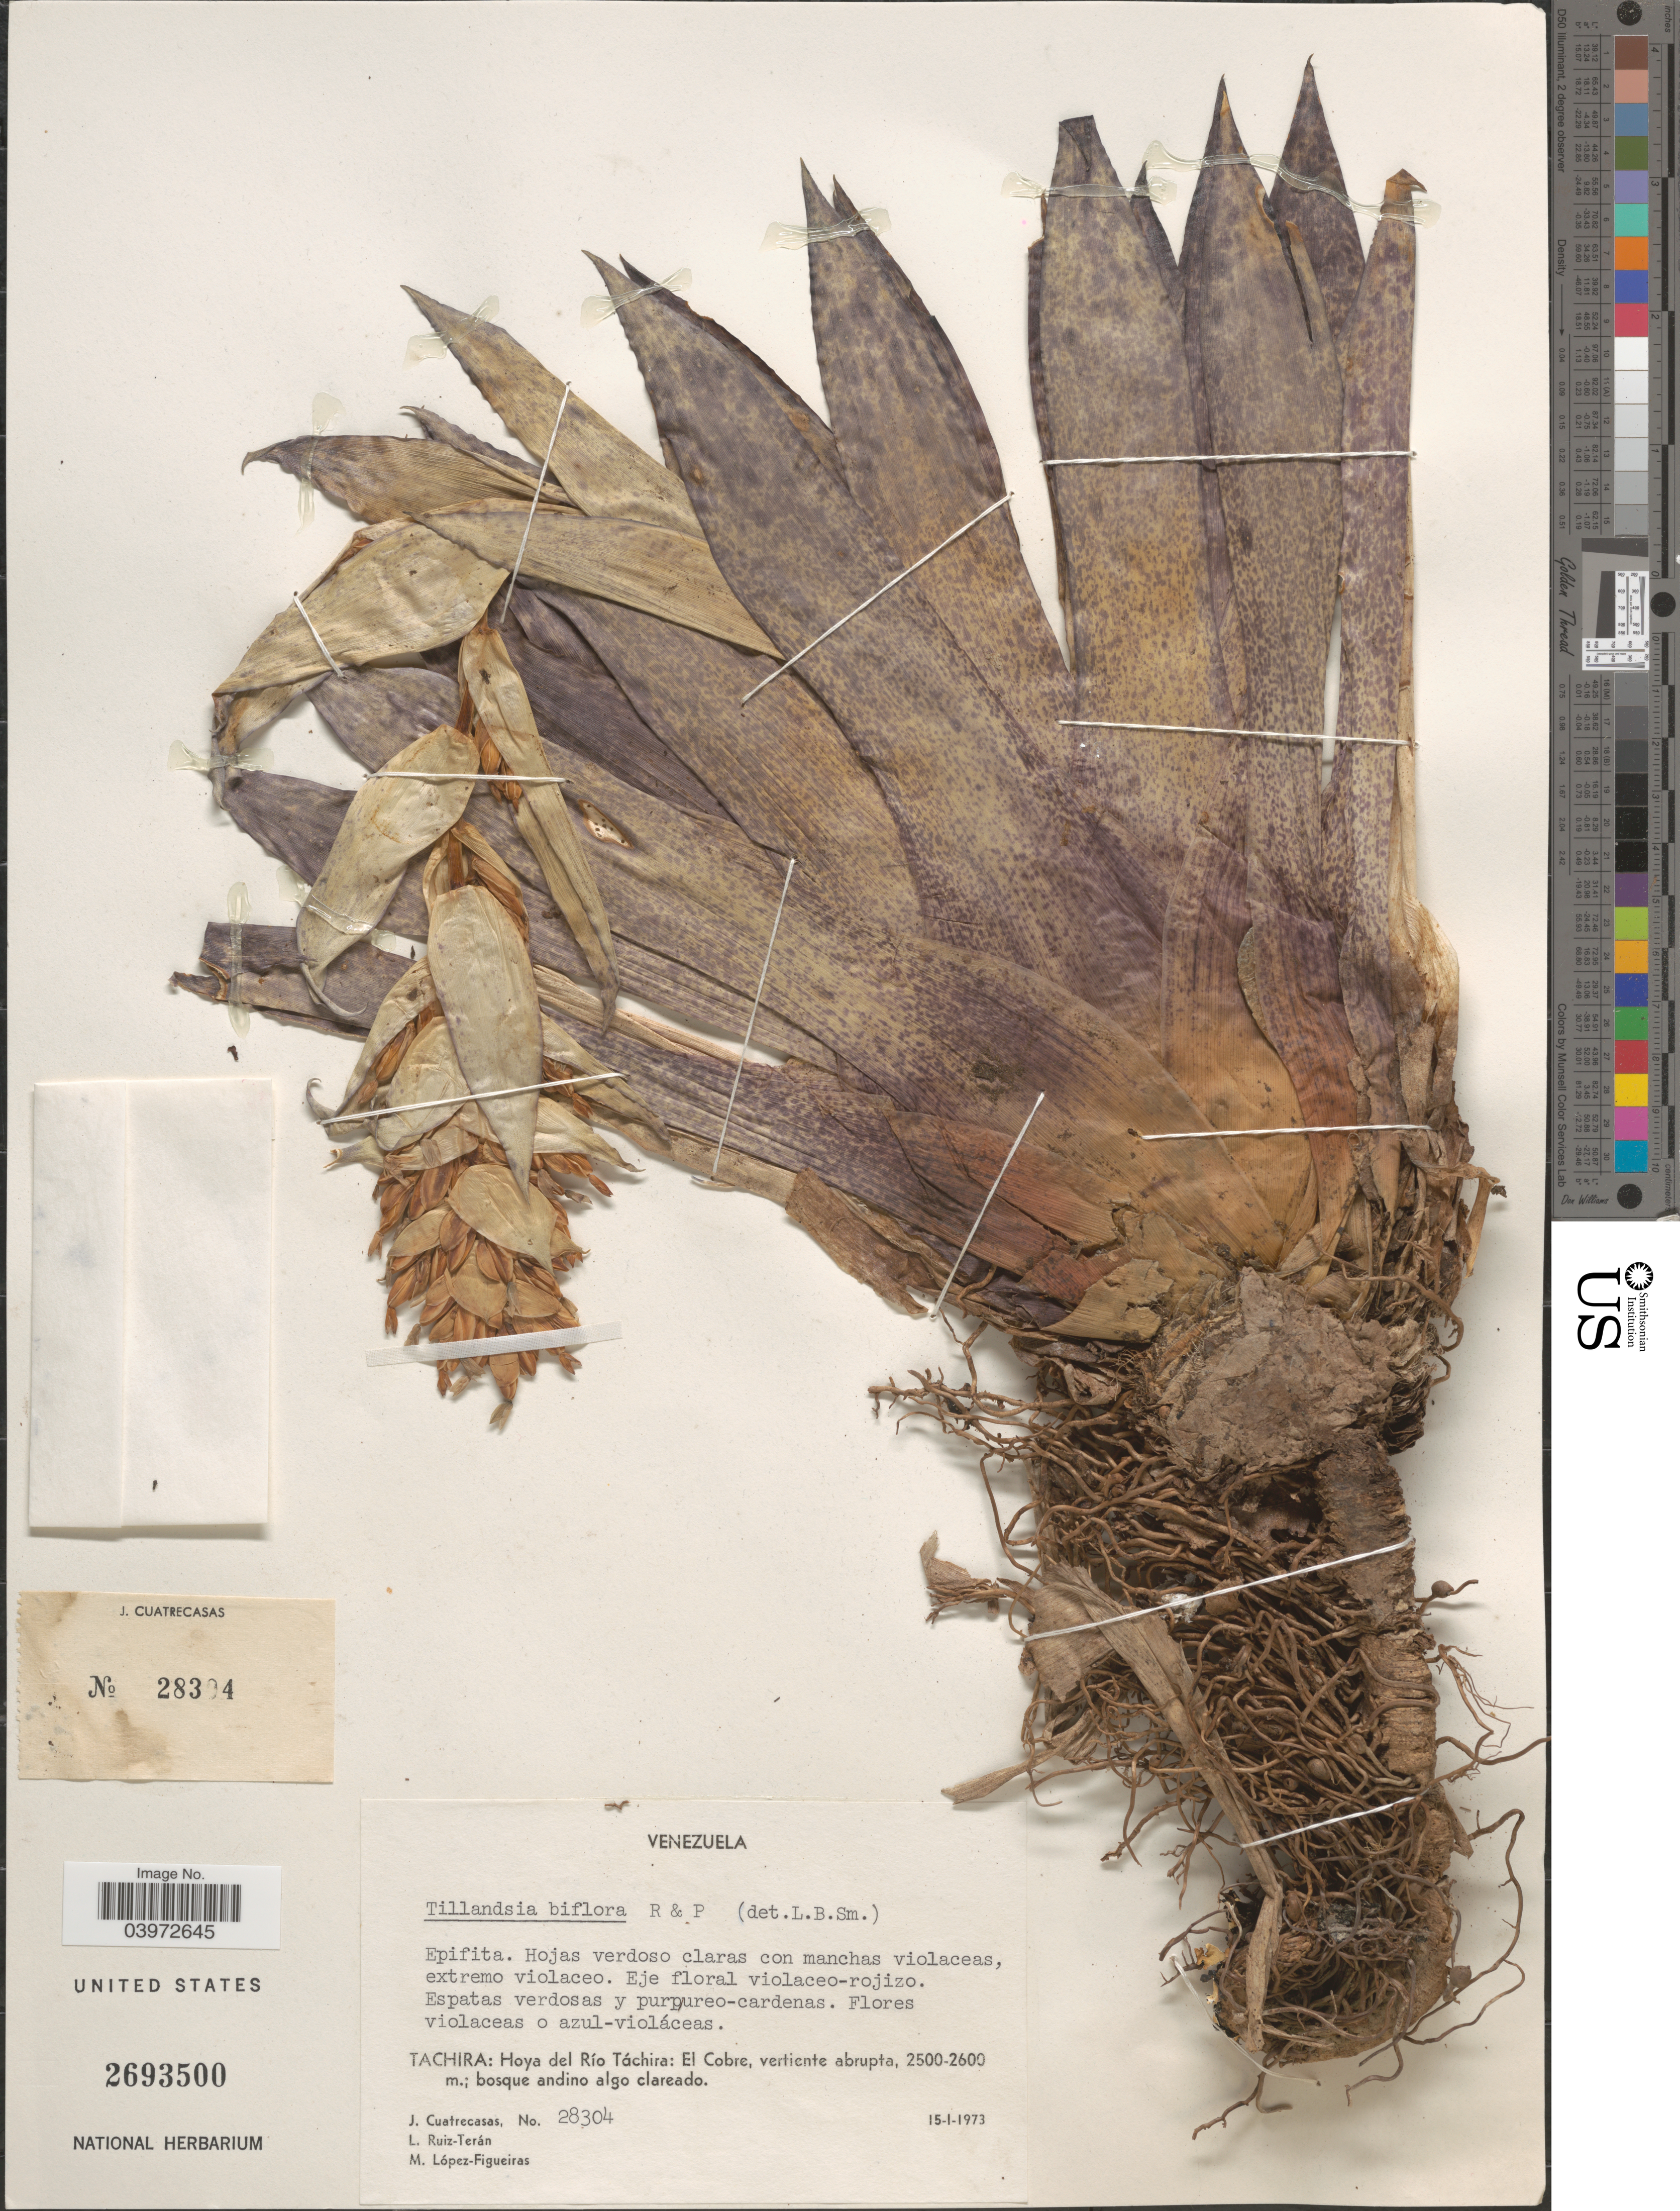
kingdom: Plantae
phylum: Tracheophyta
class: Liliopsida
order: Poales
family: Bromeliaceae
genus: Tillandsia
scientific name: Tillandsia biflora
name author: Ruiz & Pav.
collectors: J. Cuatrecasas, L. E. Ruíz-Terán & M. Lopéz-F.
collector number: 28304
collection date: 1973-01-15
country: Venezuela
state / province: Tachira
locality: Hoya del Río Táchira: El Cobre, vertiente abrupta.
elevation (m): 2500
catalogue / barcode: US 2693500